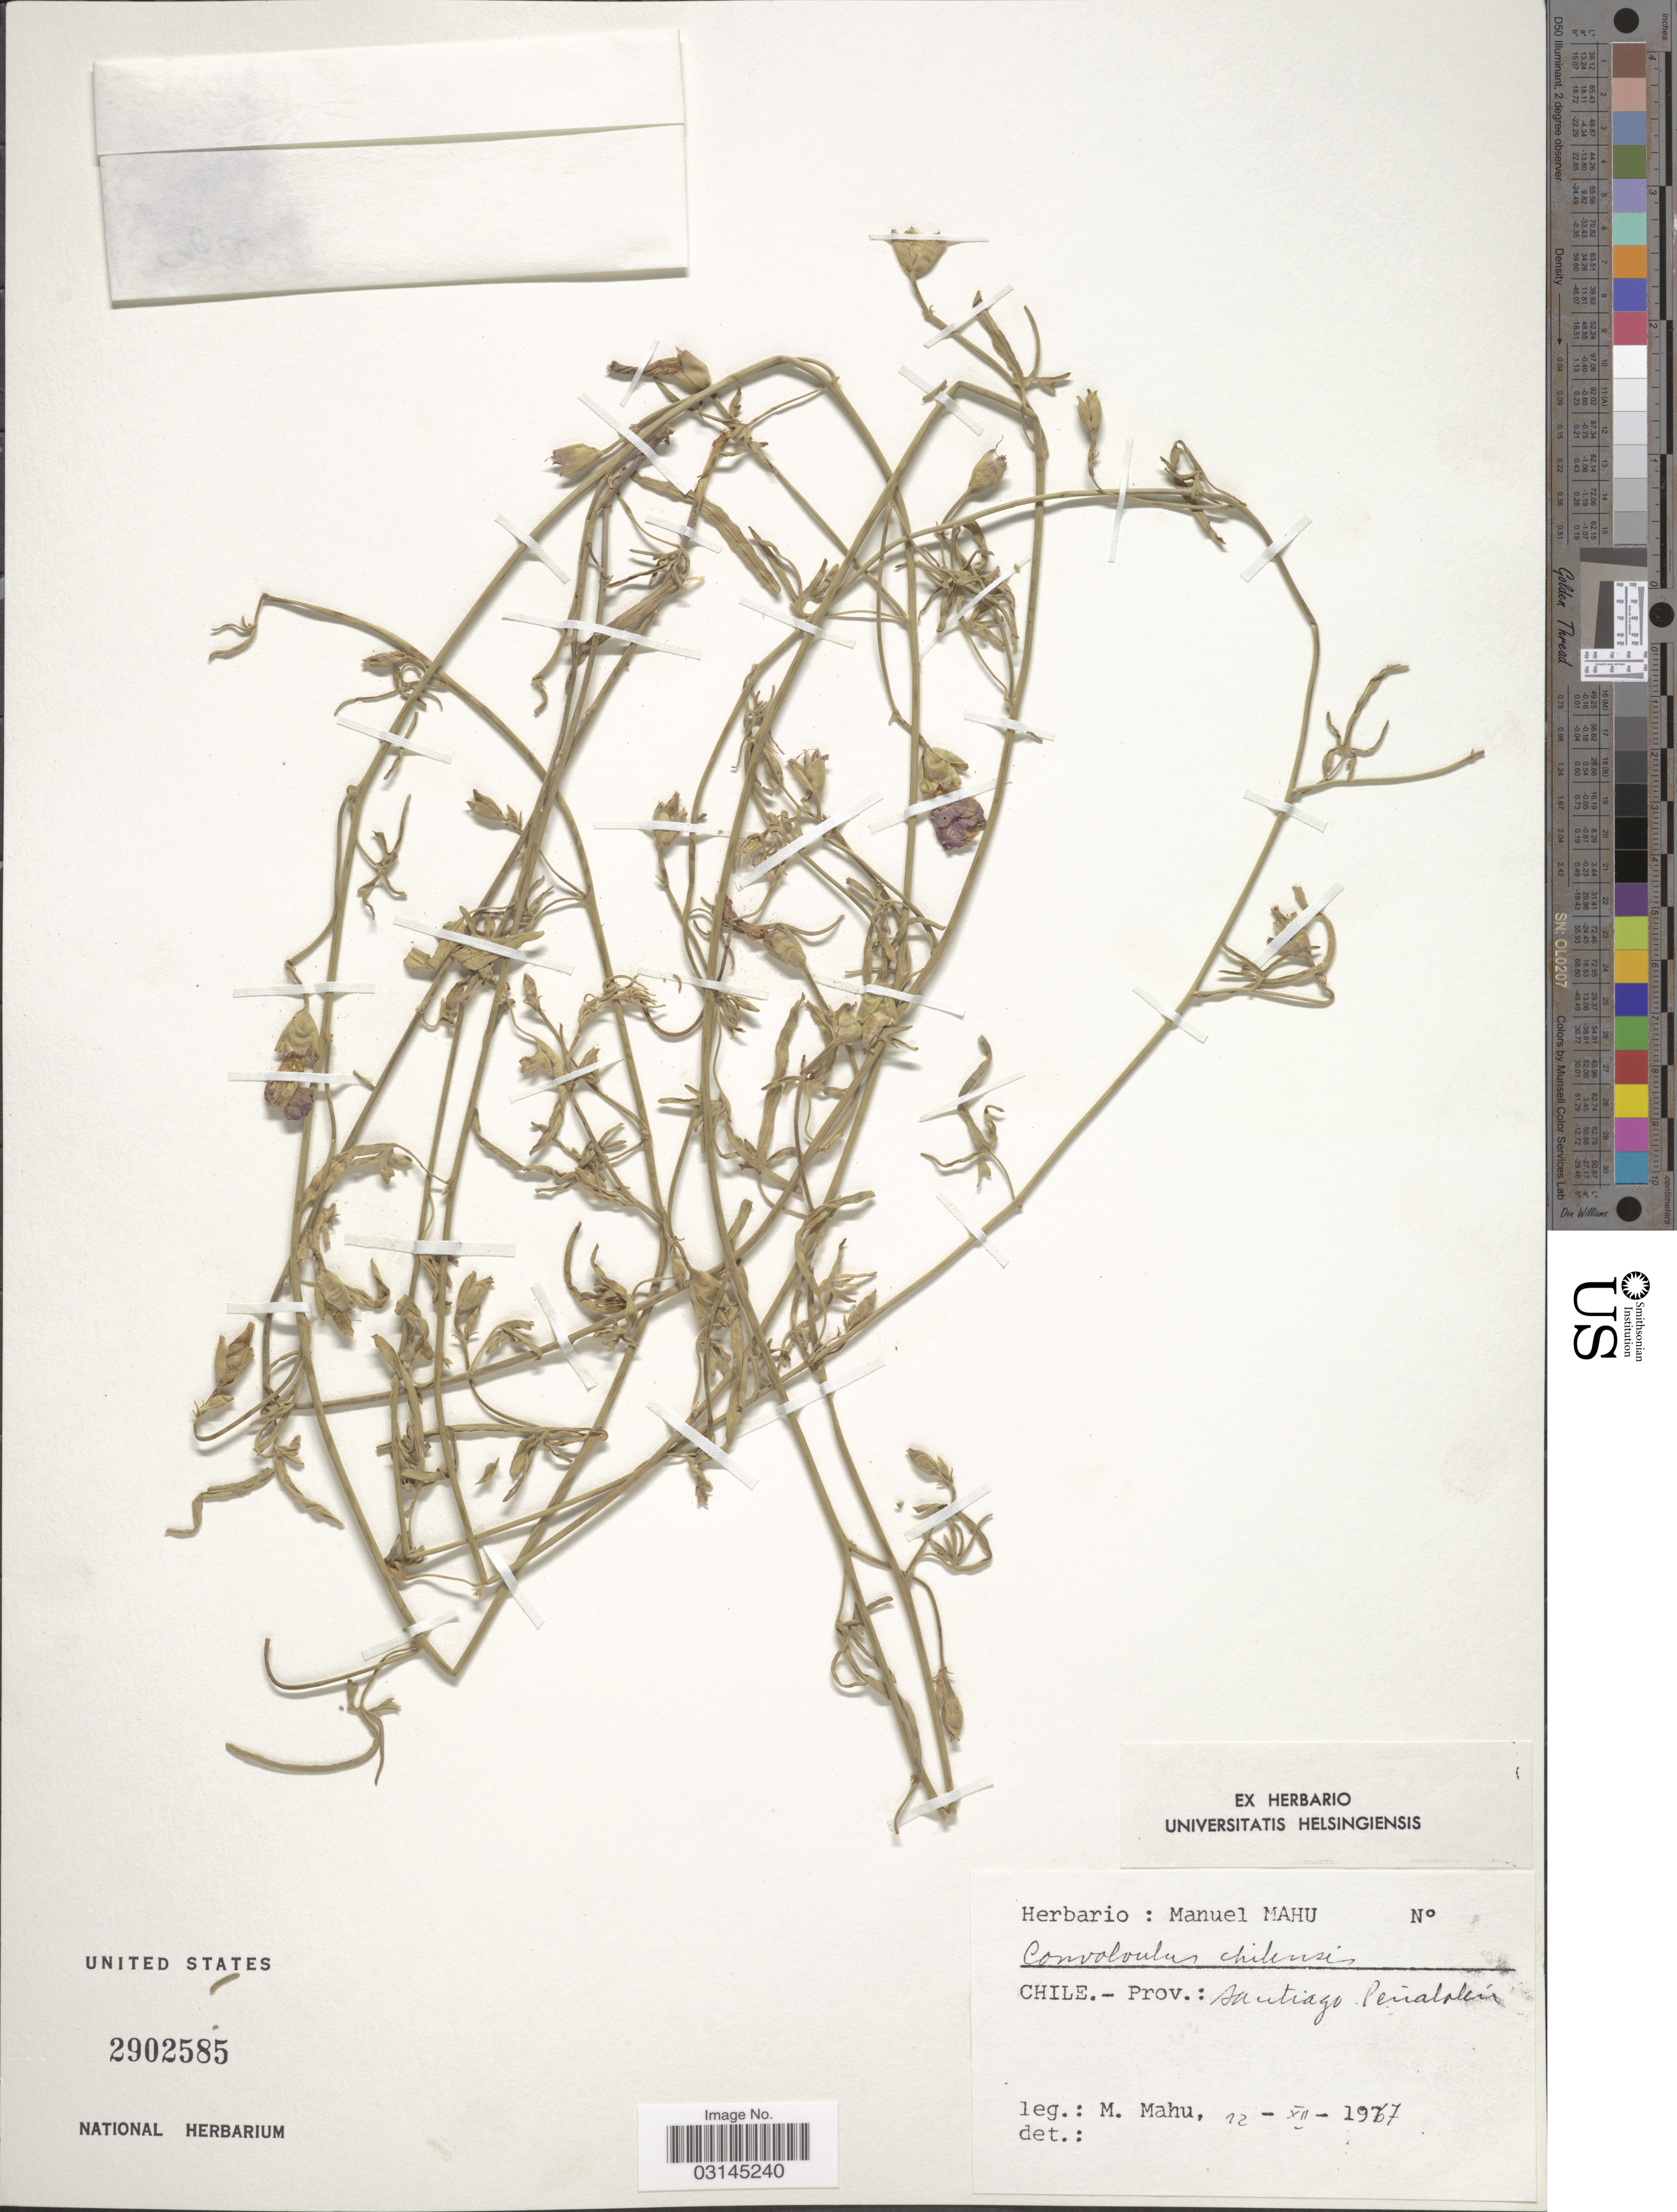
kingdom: Plantae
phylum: Tracheophyta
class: Magnoliopsida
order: Solanales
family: Convolvulaceae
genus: Convolvulus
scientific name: Convolvulus chilensis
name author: Pers.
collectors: M. Mahu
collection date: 1977-12-12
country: Chile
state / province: Región Metropolitana (RM)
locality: Prov.: Santiago. Penalolen.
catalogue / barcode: US 2902585